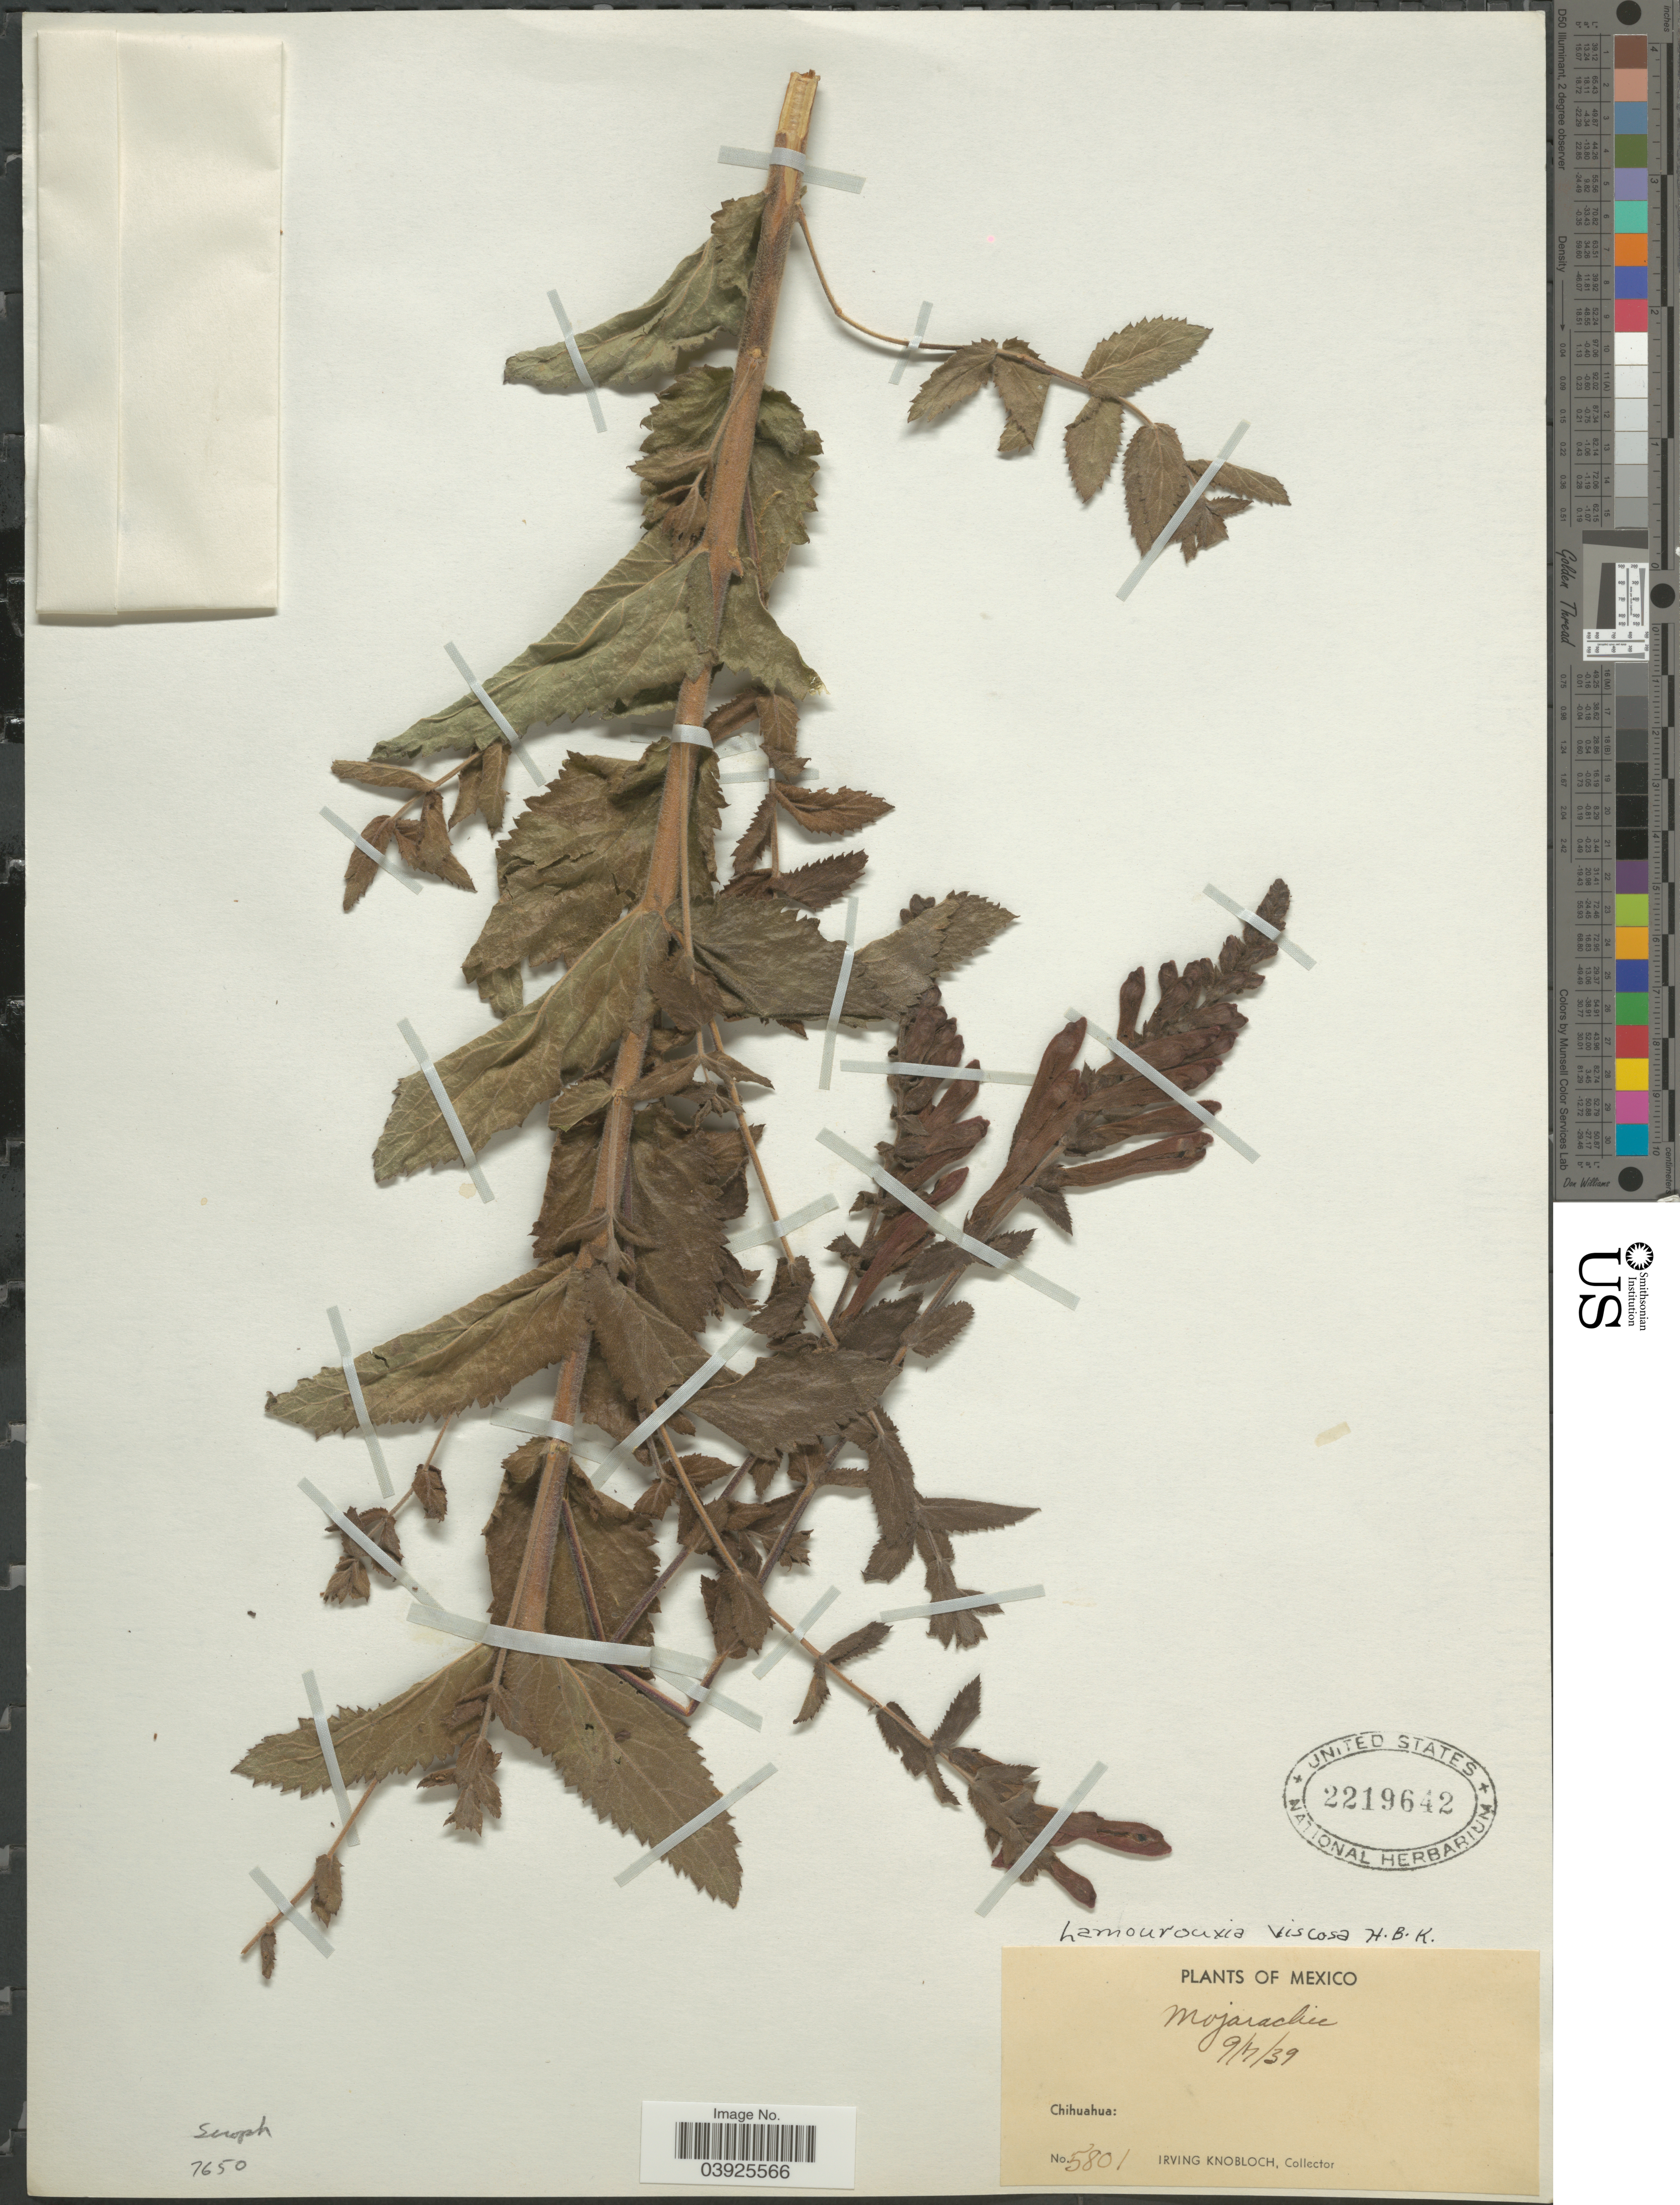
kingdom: Plantae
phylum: Tracheophyta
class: Magnoliopsida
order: Lamiales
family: Orobanchaceae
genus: Lamourouxia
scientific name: Lamourouxia viscosa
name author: Kunth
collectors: I. W. Knobloch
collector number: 5801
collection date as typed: Transcribed d/m/y: 9/7/39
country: Mexico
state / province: Chihuahua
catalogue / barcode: US 2219642